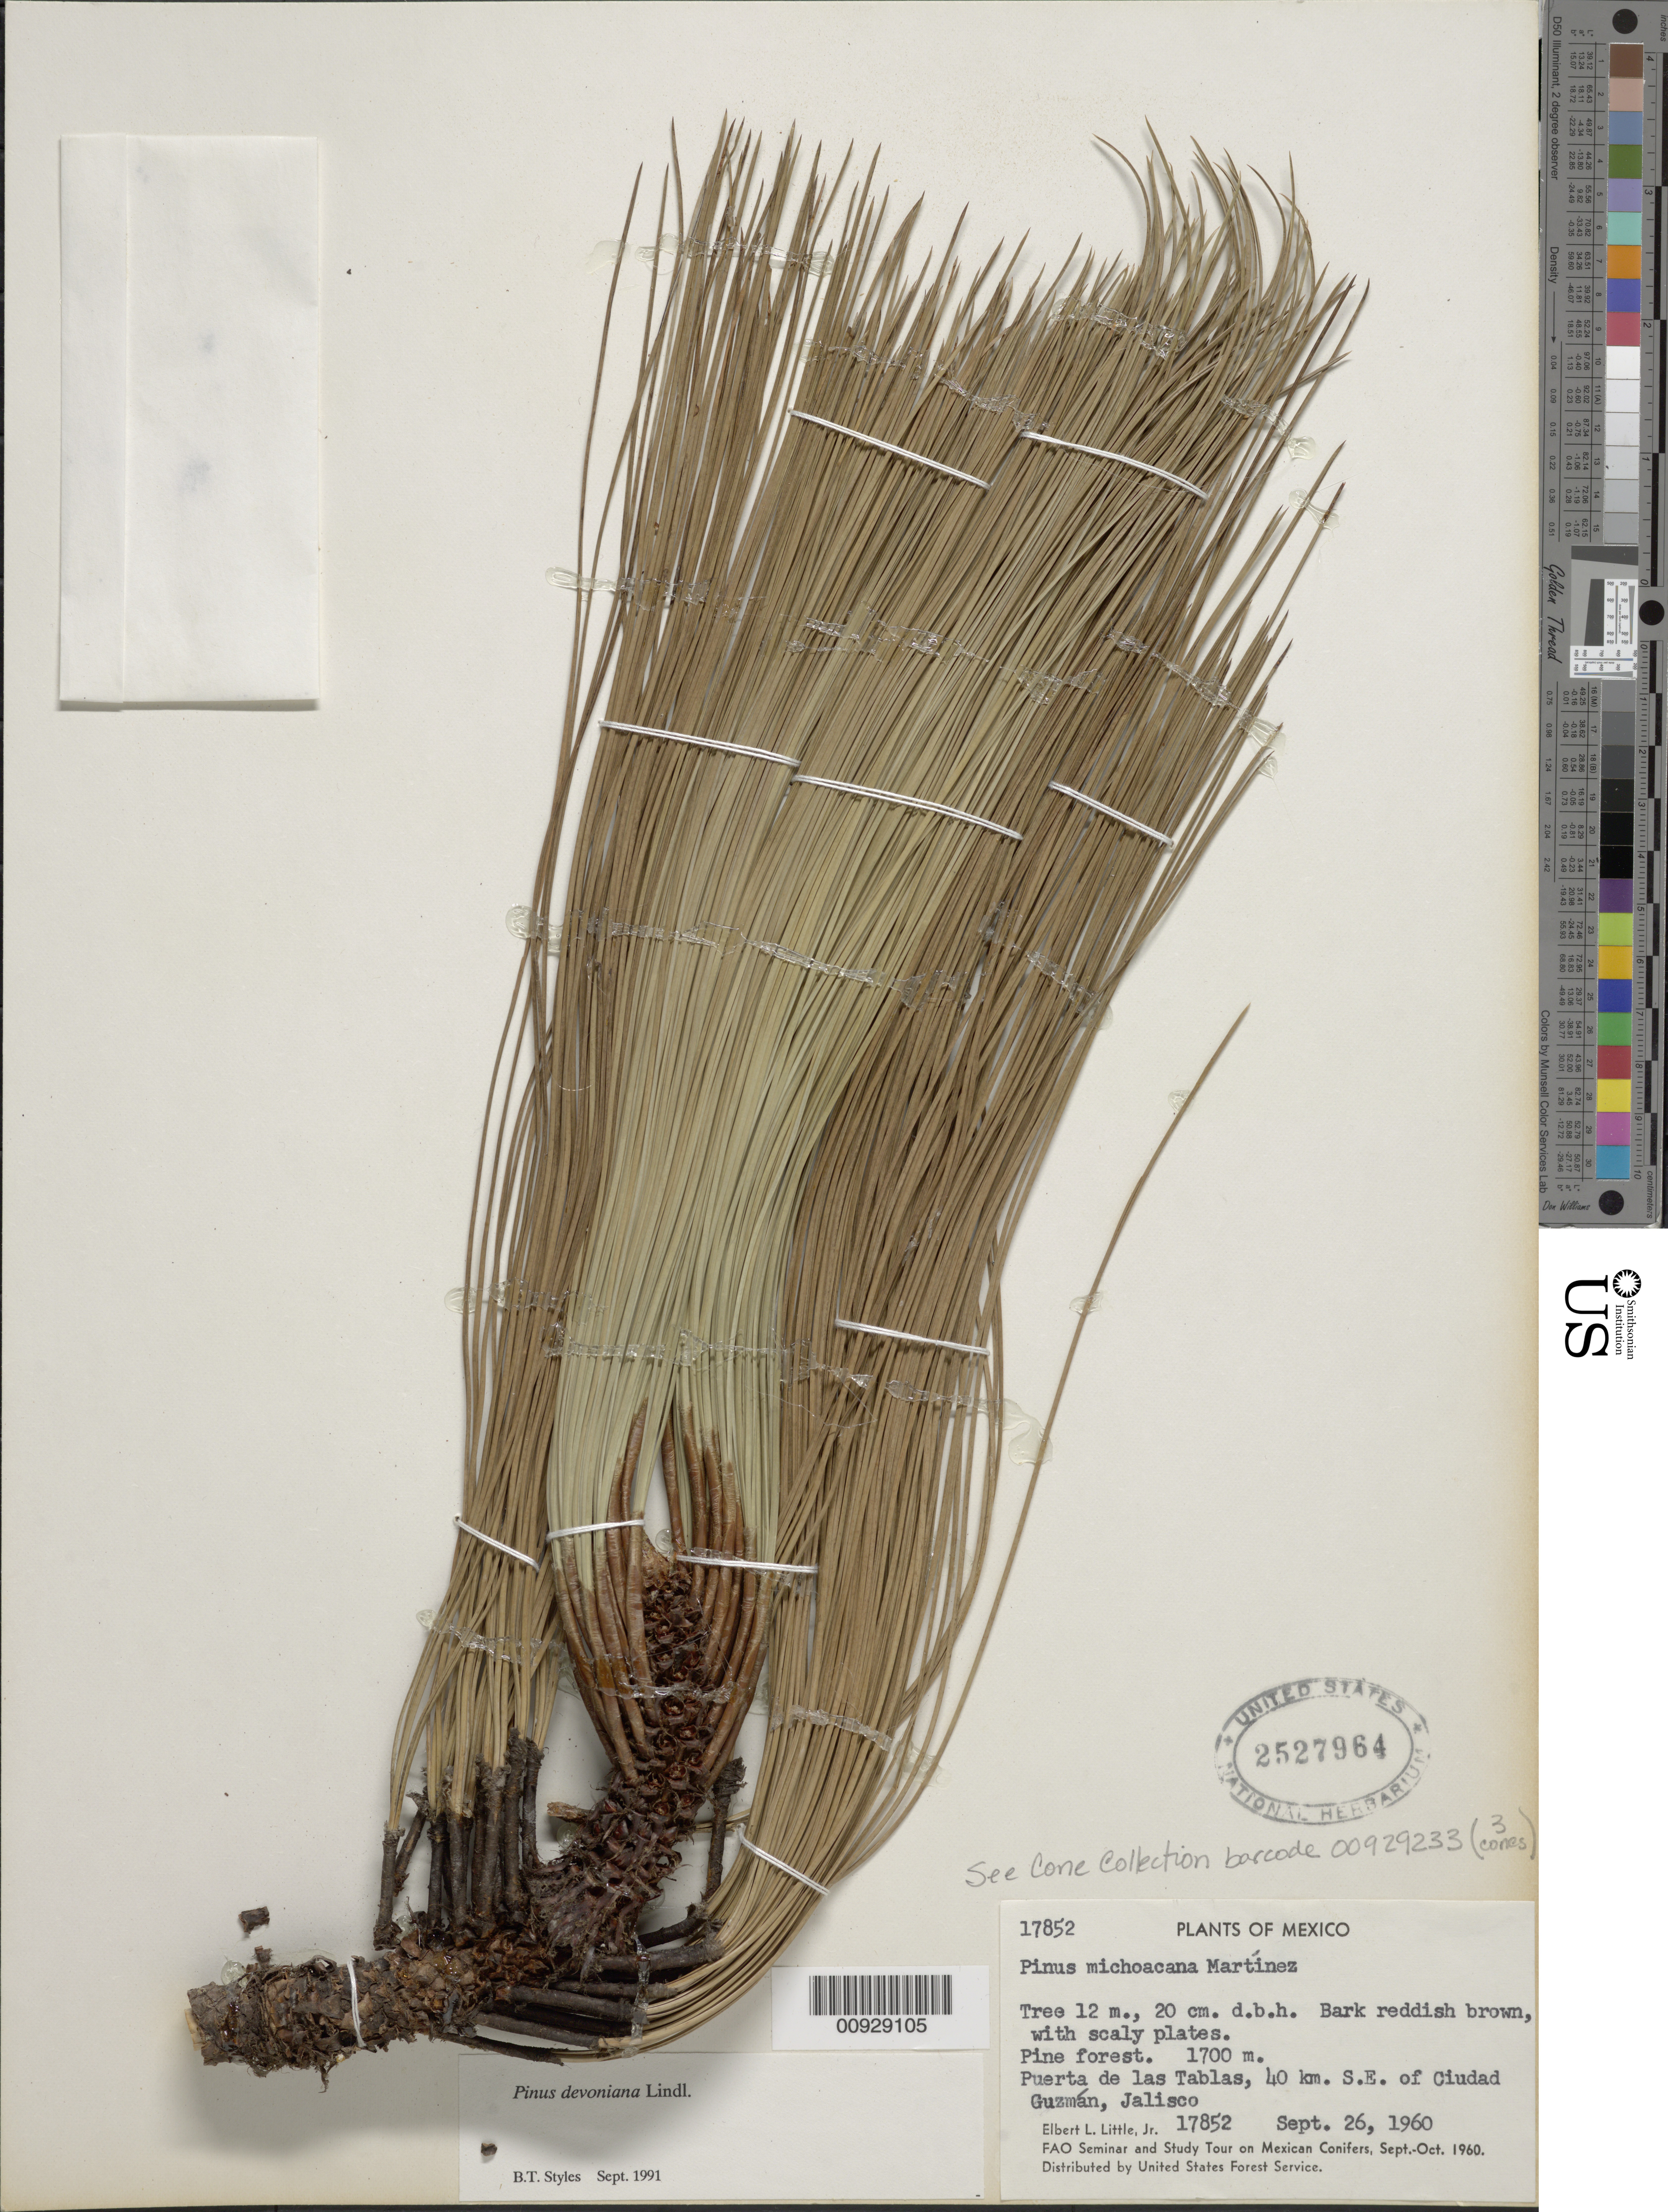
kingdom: Plantae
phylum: Tracheophyta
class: Pinopsida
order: Pinales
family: Pinaceae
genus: Pinus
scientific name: Pinus devoniana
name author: Lindl.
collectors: E. L. Little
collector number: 17852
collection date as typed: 26 Sep 1960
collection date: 1960-09-26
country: Mexico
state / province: Jalisco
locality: Puerta de las Tablas, 40 km. SE of Ciudad Guzmán.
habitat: Pine forest.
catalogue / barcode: US 2527964